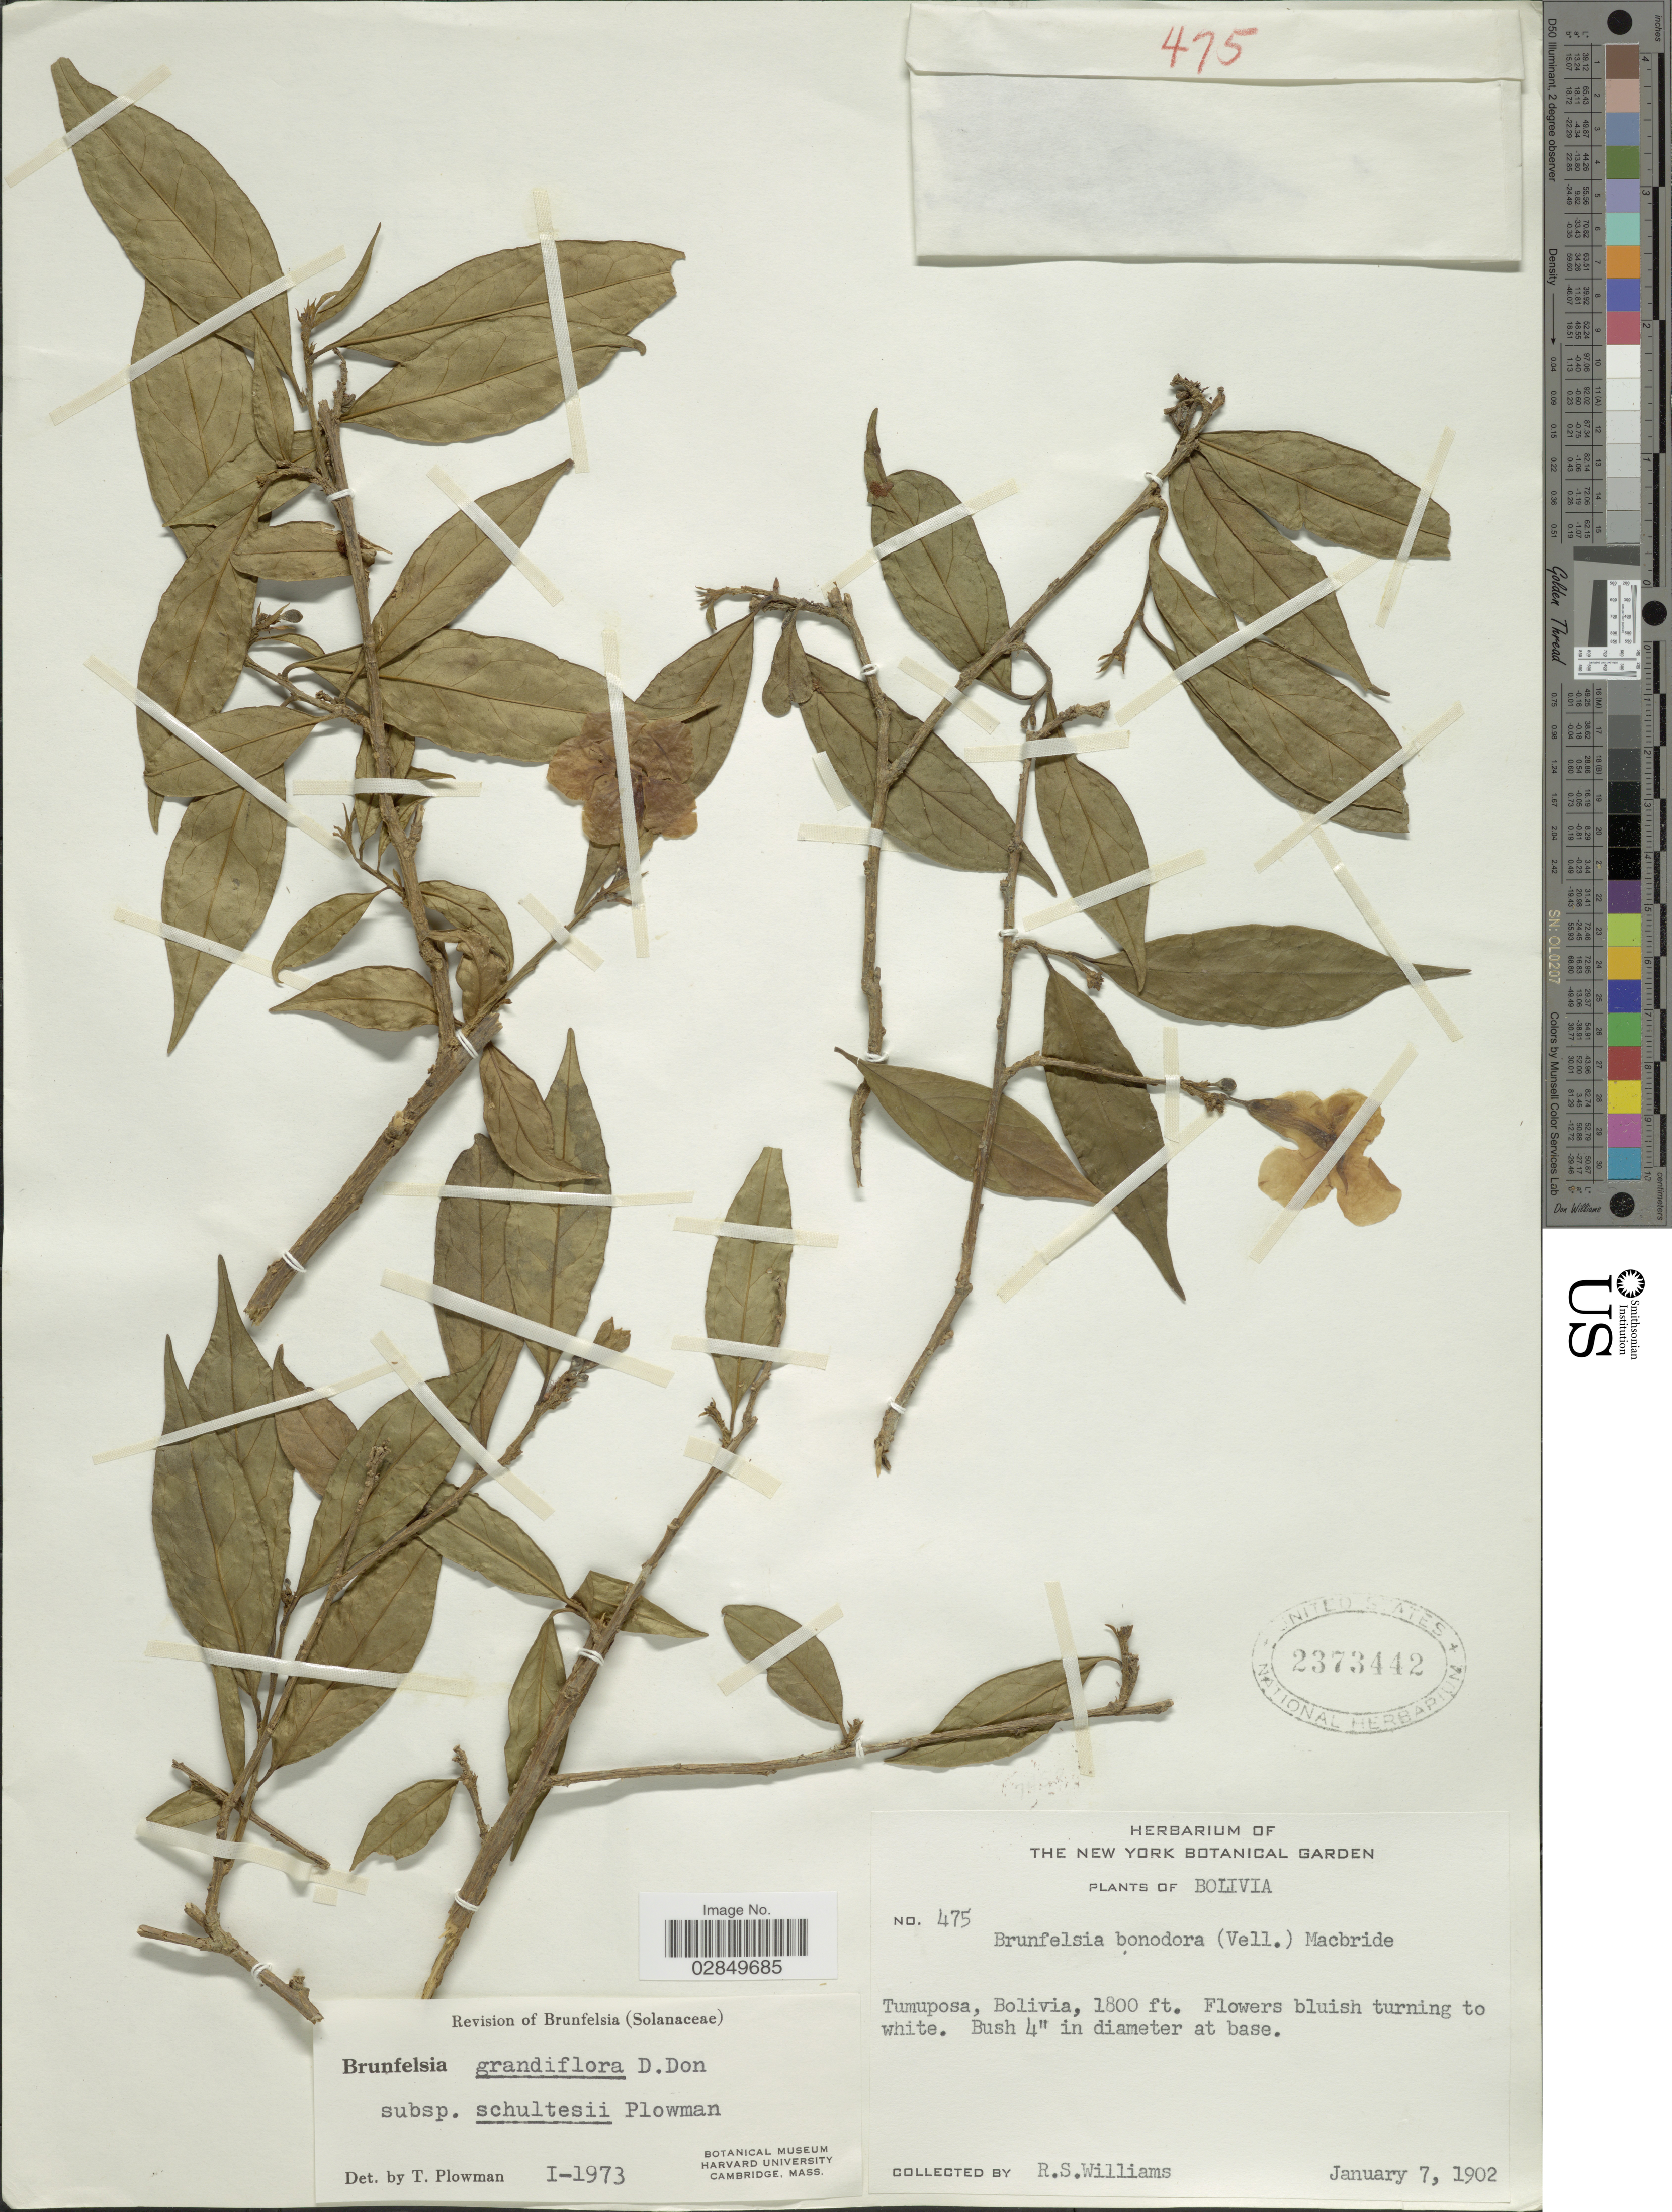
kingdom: Plantae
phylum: Tracheophyta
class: Magnoliopsida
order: Solanales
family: Solanaceae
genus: Brunfelsia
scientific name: Brunfelsia grandiflora subsp. schultesii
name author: Plowman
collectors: R. S. Williams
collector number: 475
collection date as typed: Jan 7, 1902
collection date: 1902-01-07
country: Bolivia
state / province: La Paz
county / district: Iturralde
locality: Tumupasa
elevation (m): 549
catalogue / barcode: US 2373442